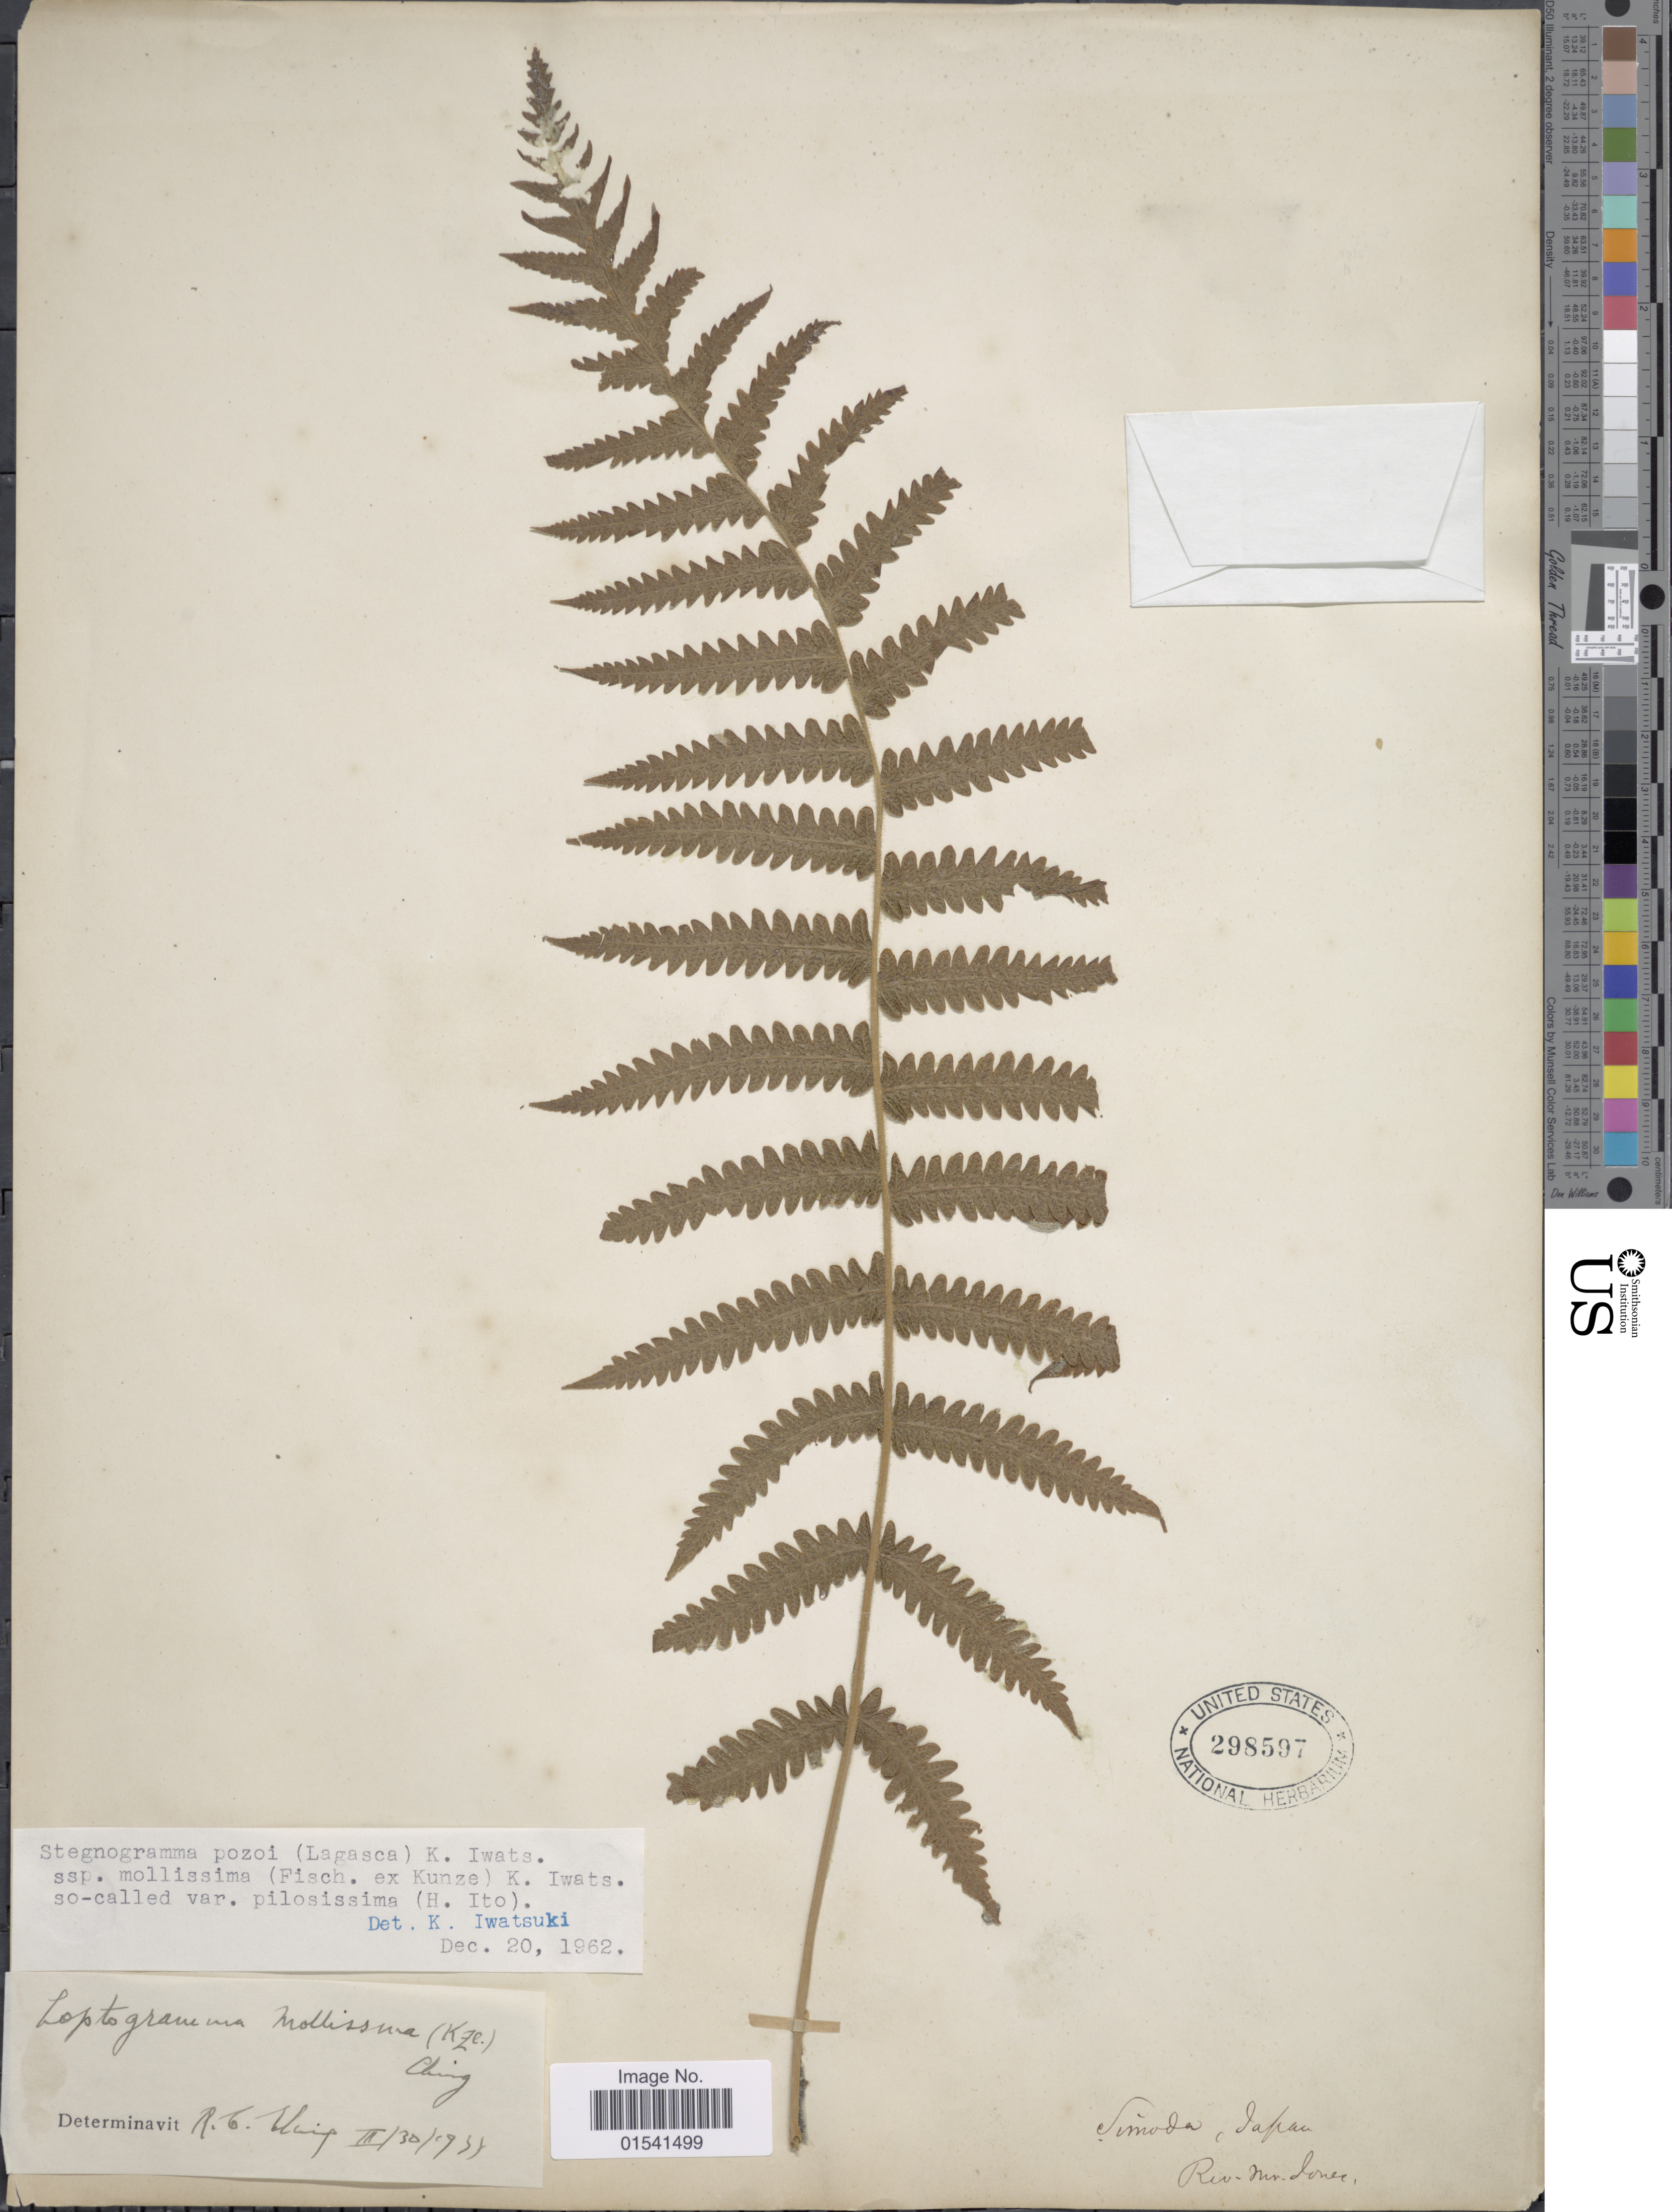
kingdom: Plantae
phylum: Tracheophyta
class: Polypodiopsida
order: Polypodiales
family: Thelypteridaceae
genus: Stegnogramma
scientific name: Stegnogramma mollissima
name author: (Fisch. ex Kunze) Fraser-Jenk.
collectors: Jones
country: Japan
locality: Shimoda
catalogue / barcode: US 298597